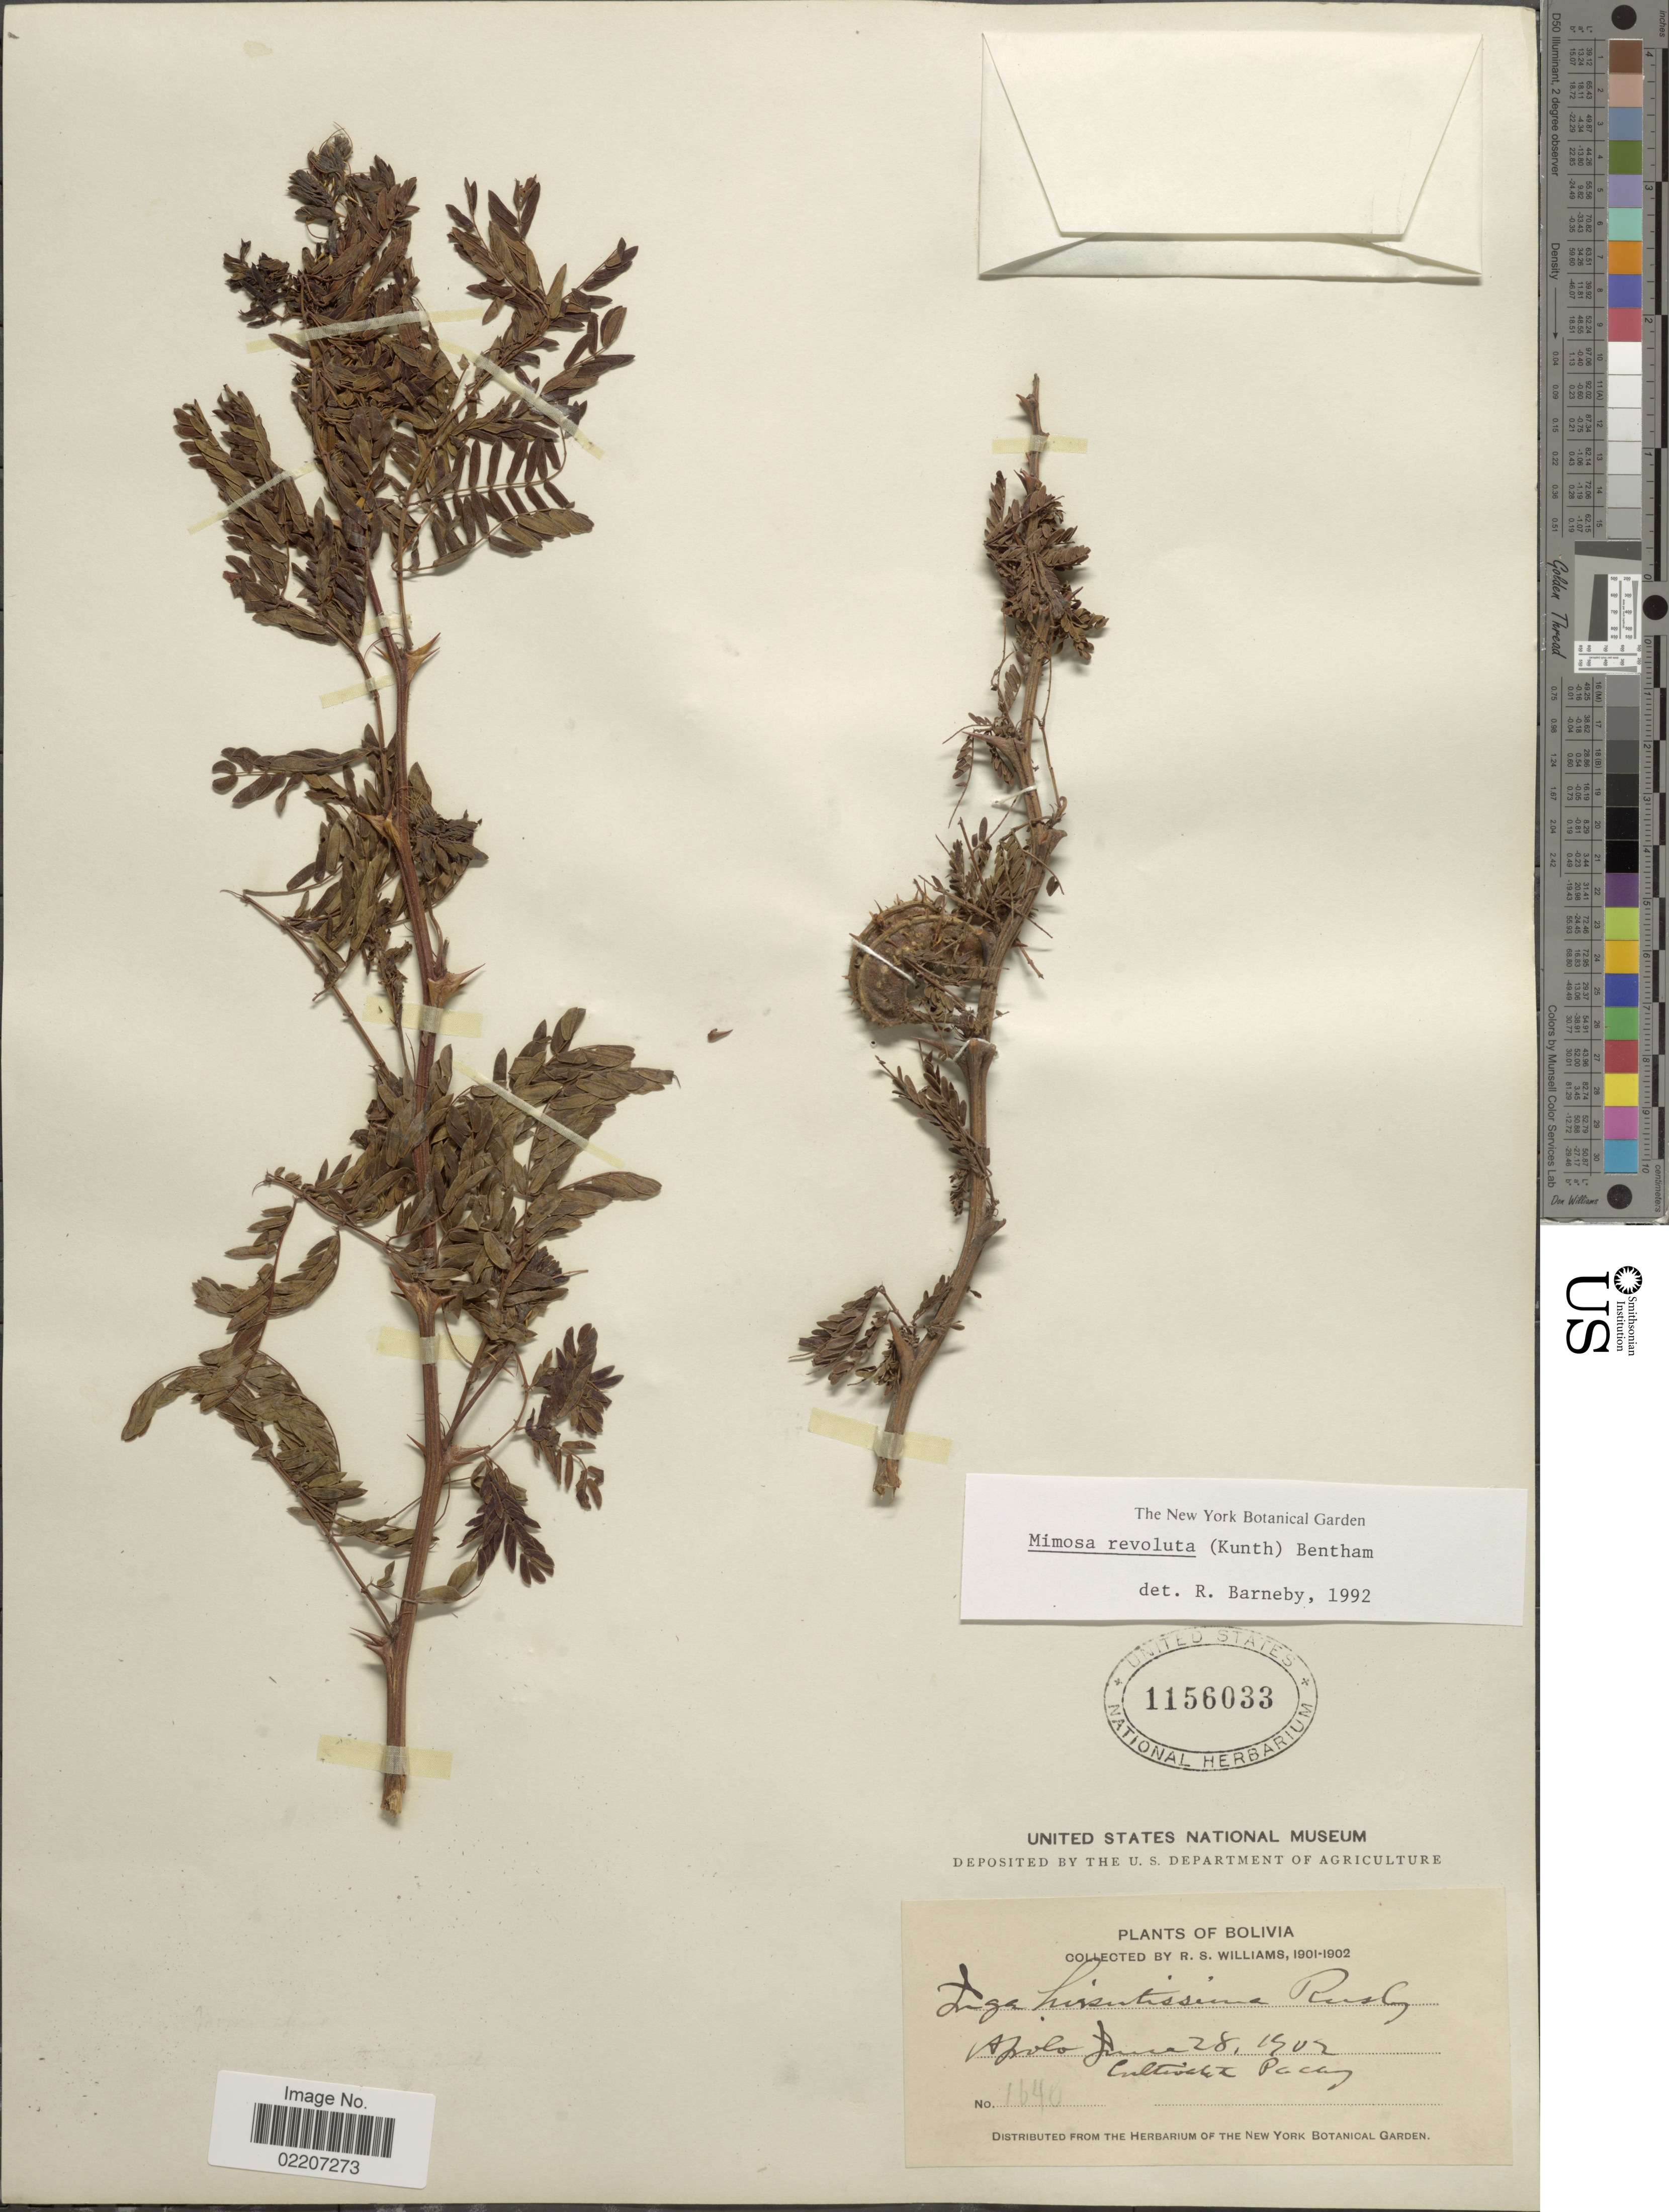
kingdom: Plantae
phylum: Tracheophyta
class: Magnoliopsida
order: Fabales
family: Fabaceae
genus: Mimosa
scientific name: Mimosa revoluta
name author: (Kunth) Benth.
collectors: R. S. Williams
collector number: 1640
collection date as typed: June 28, 1902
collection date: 1902-06-28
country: Bolivia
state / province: La Paz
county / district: Franz Tamayo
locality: Apolo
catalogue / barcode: US 1156033